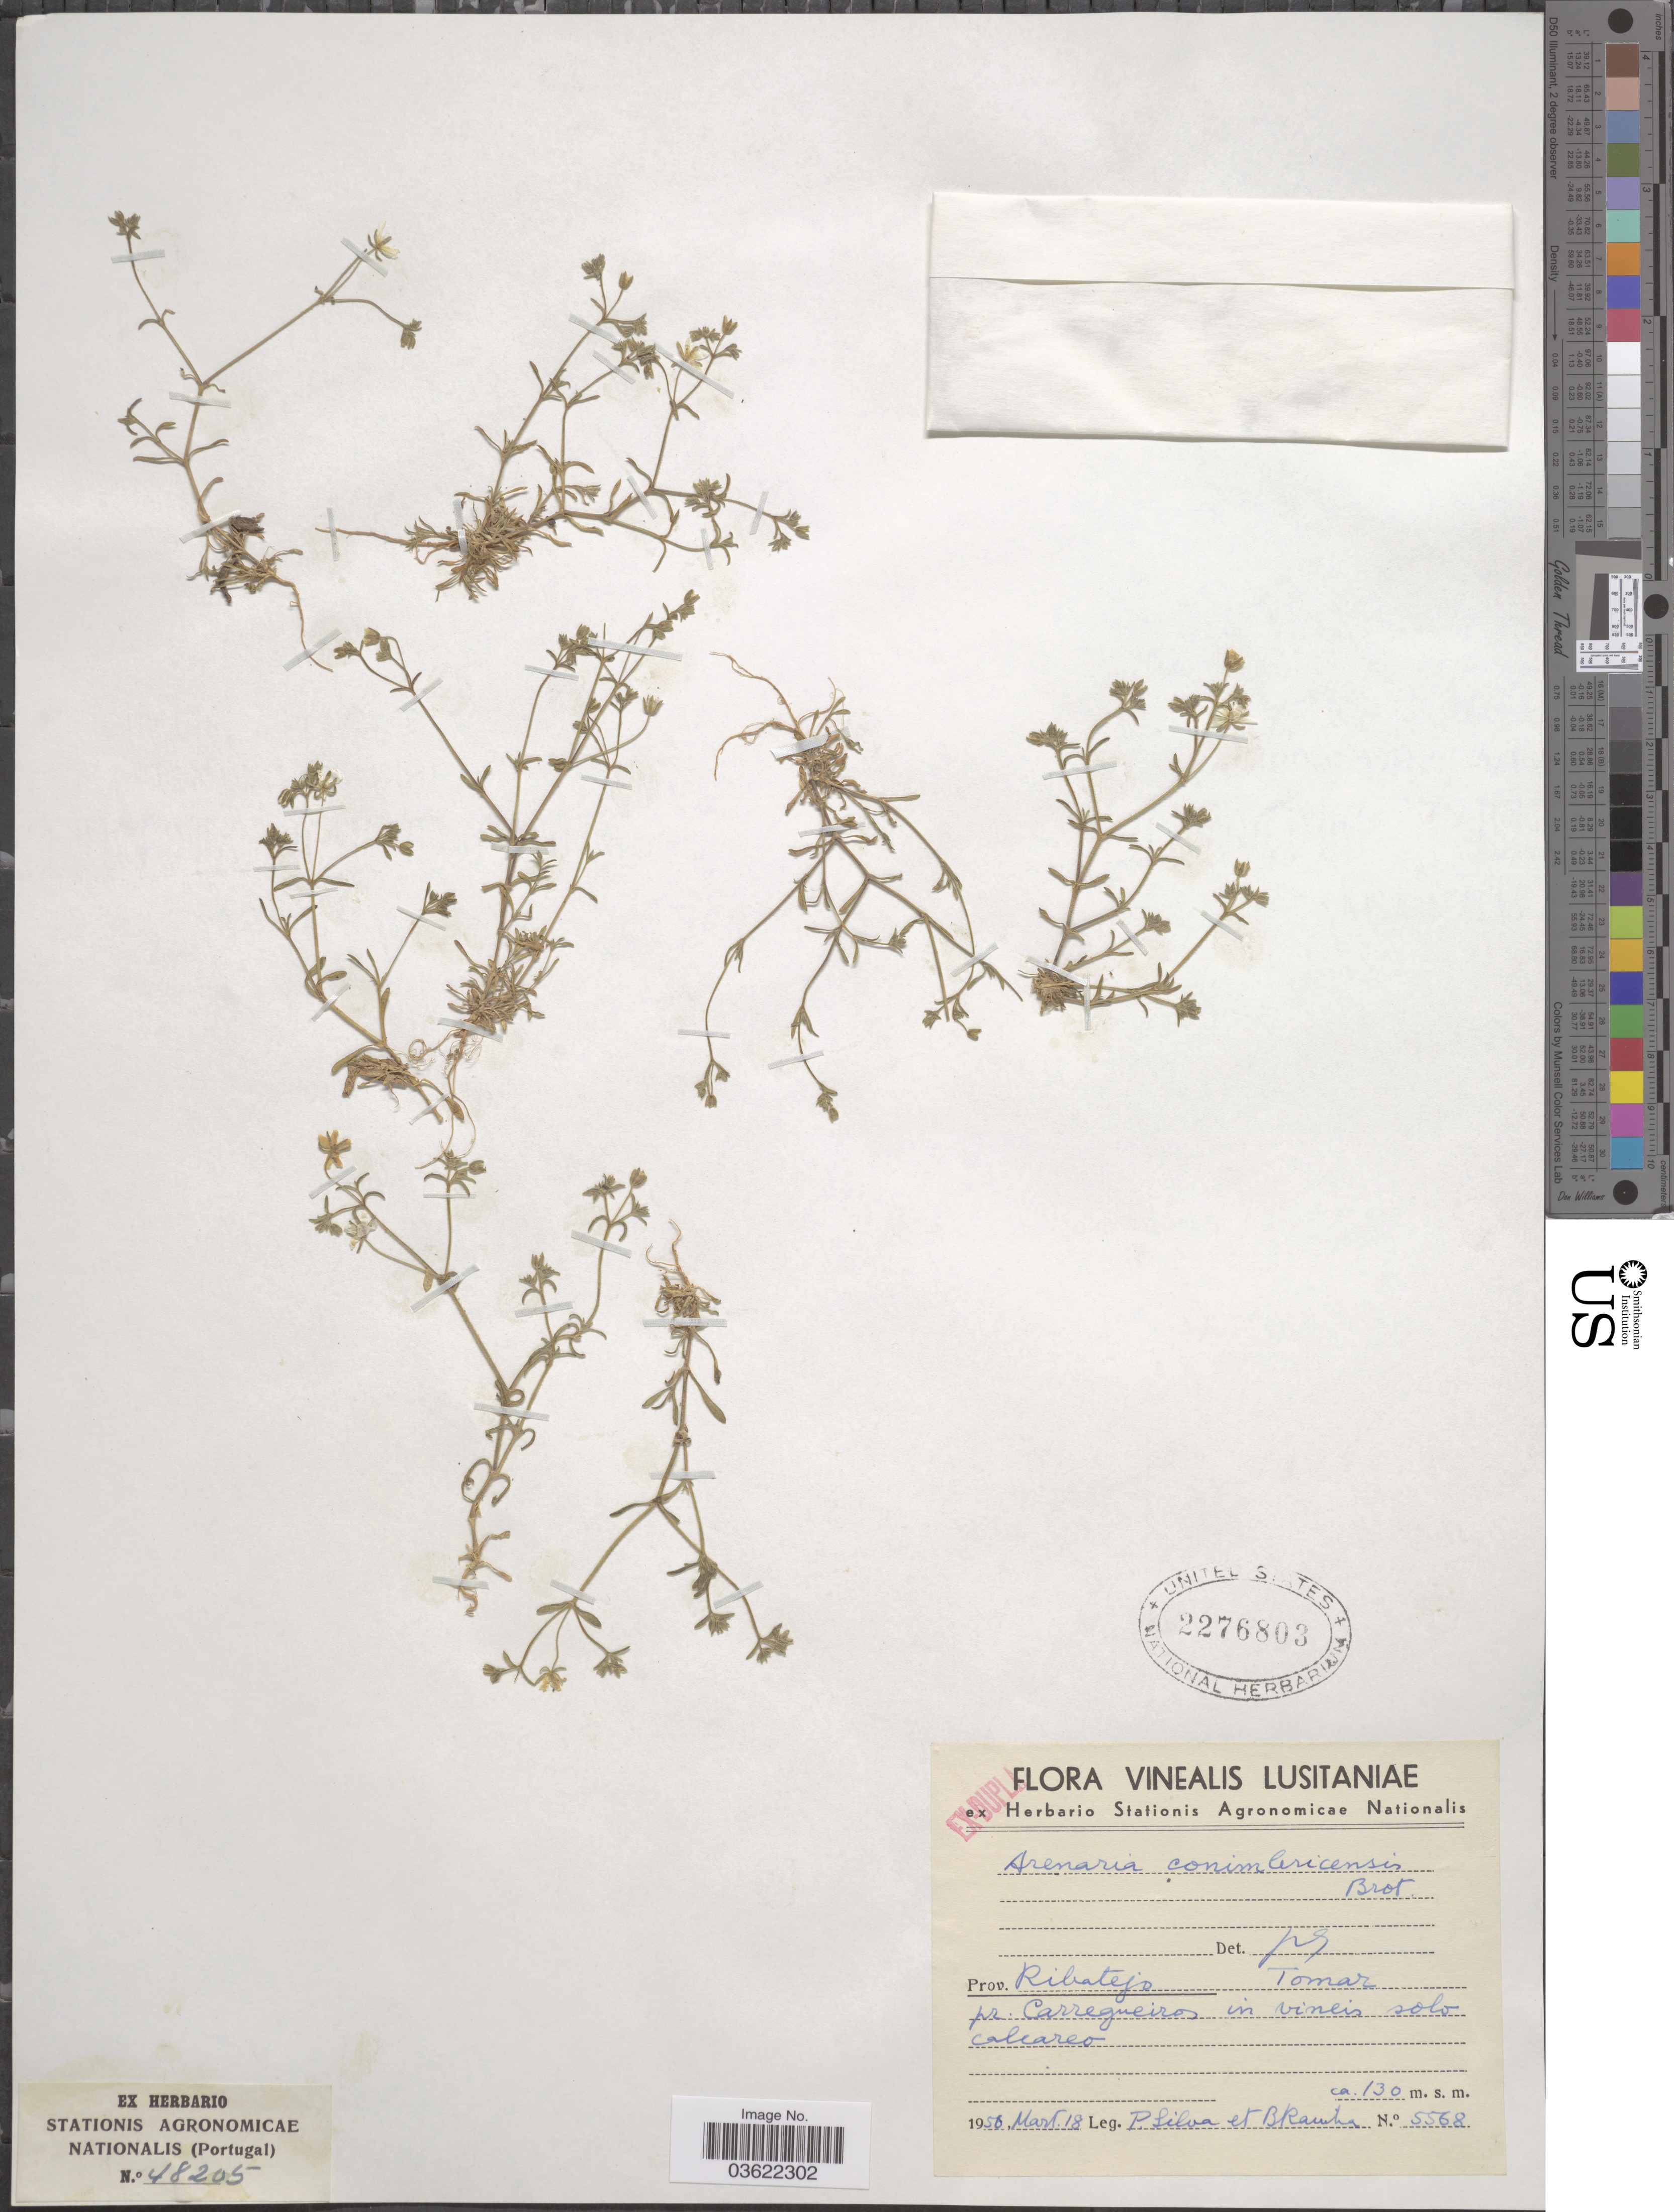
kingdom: Plantae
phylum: Tracheophyta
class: Magnoliopsida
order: Caryophyllales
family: Caryophyllaceae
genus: Arenaria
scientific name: Arenaria conimbricensis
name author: Brot.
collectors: P. Silva & B. Rambo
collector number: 5568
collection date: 1956-03-18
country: Portugal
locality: Vinealis Lusitaniae. Prov. Ribatejo Tomar pr. Carregueiros in vineis solo calcareo.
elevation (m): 130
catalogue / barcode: US 2276803